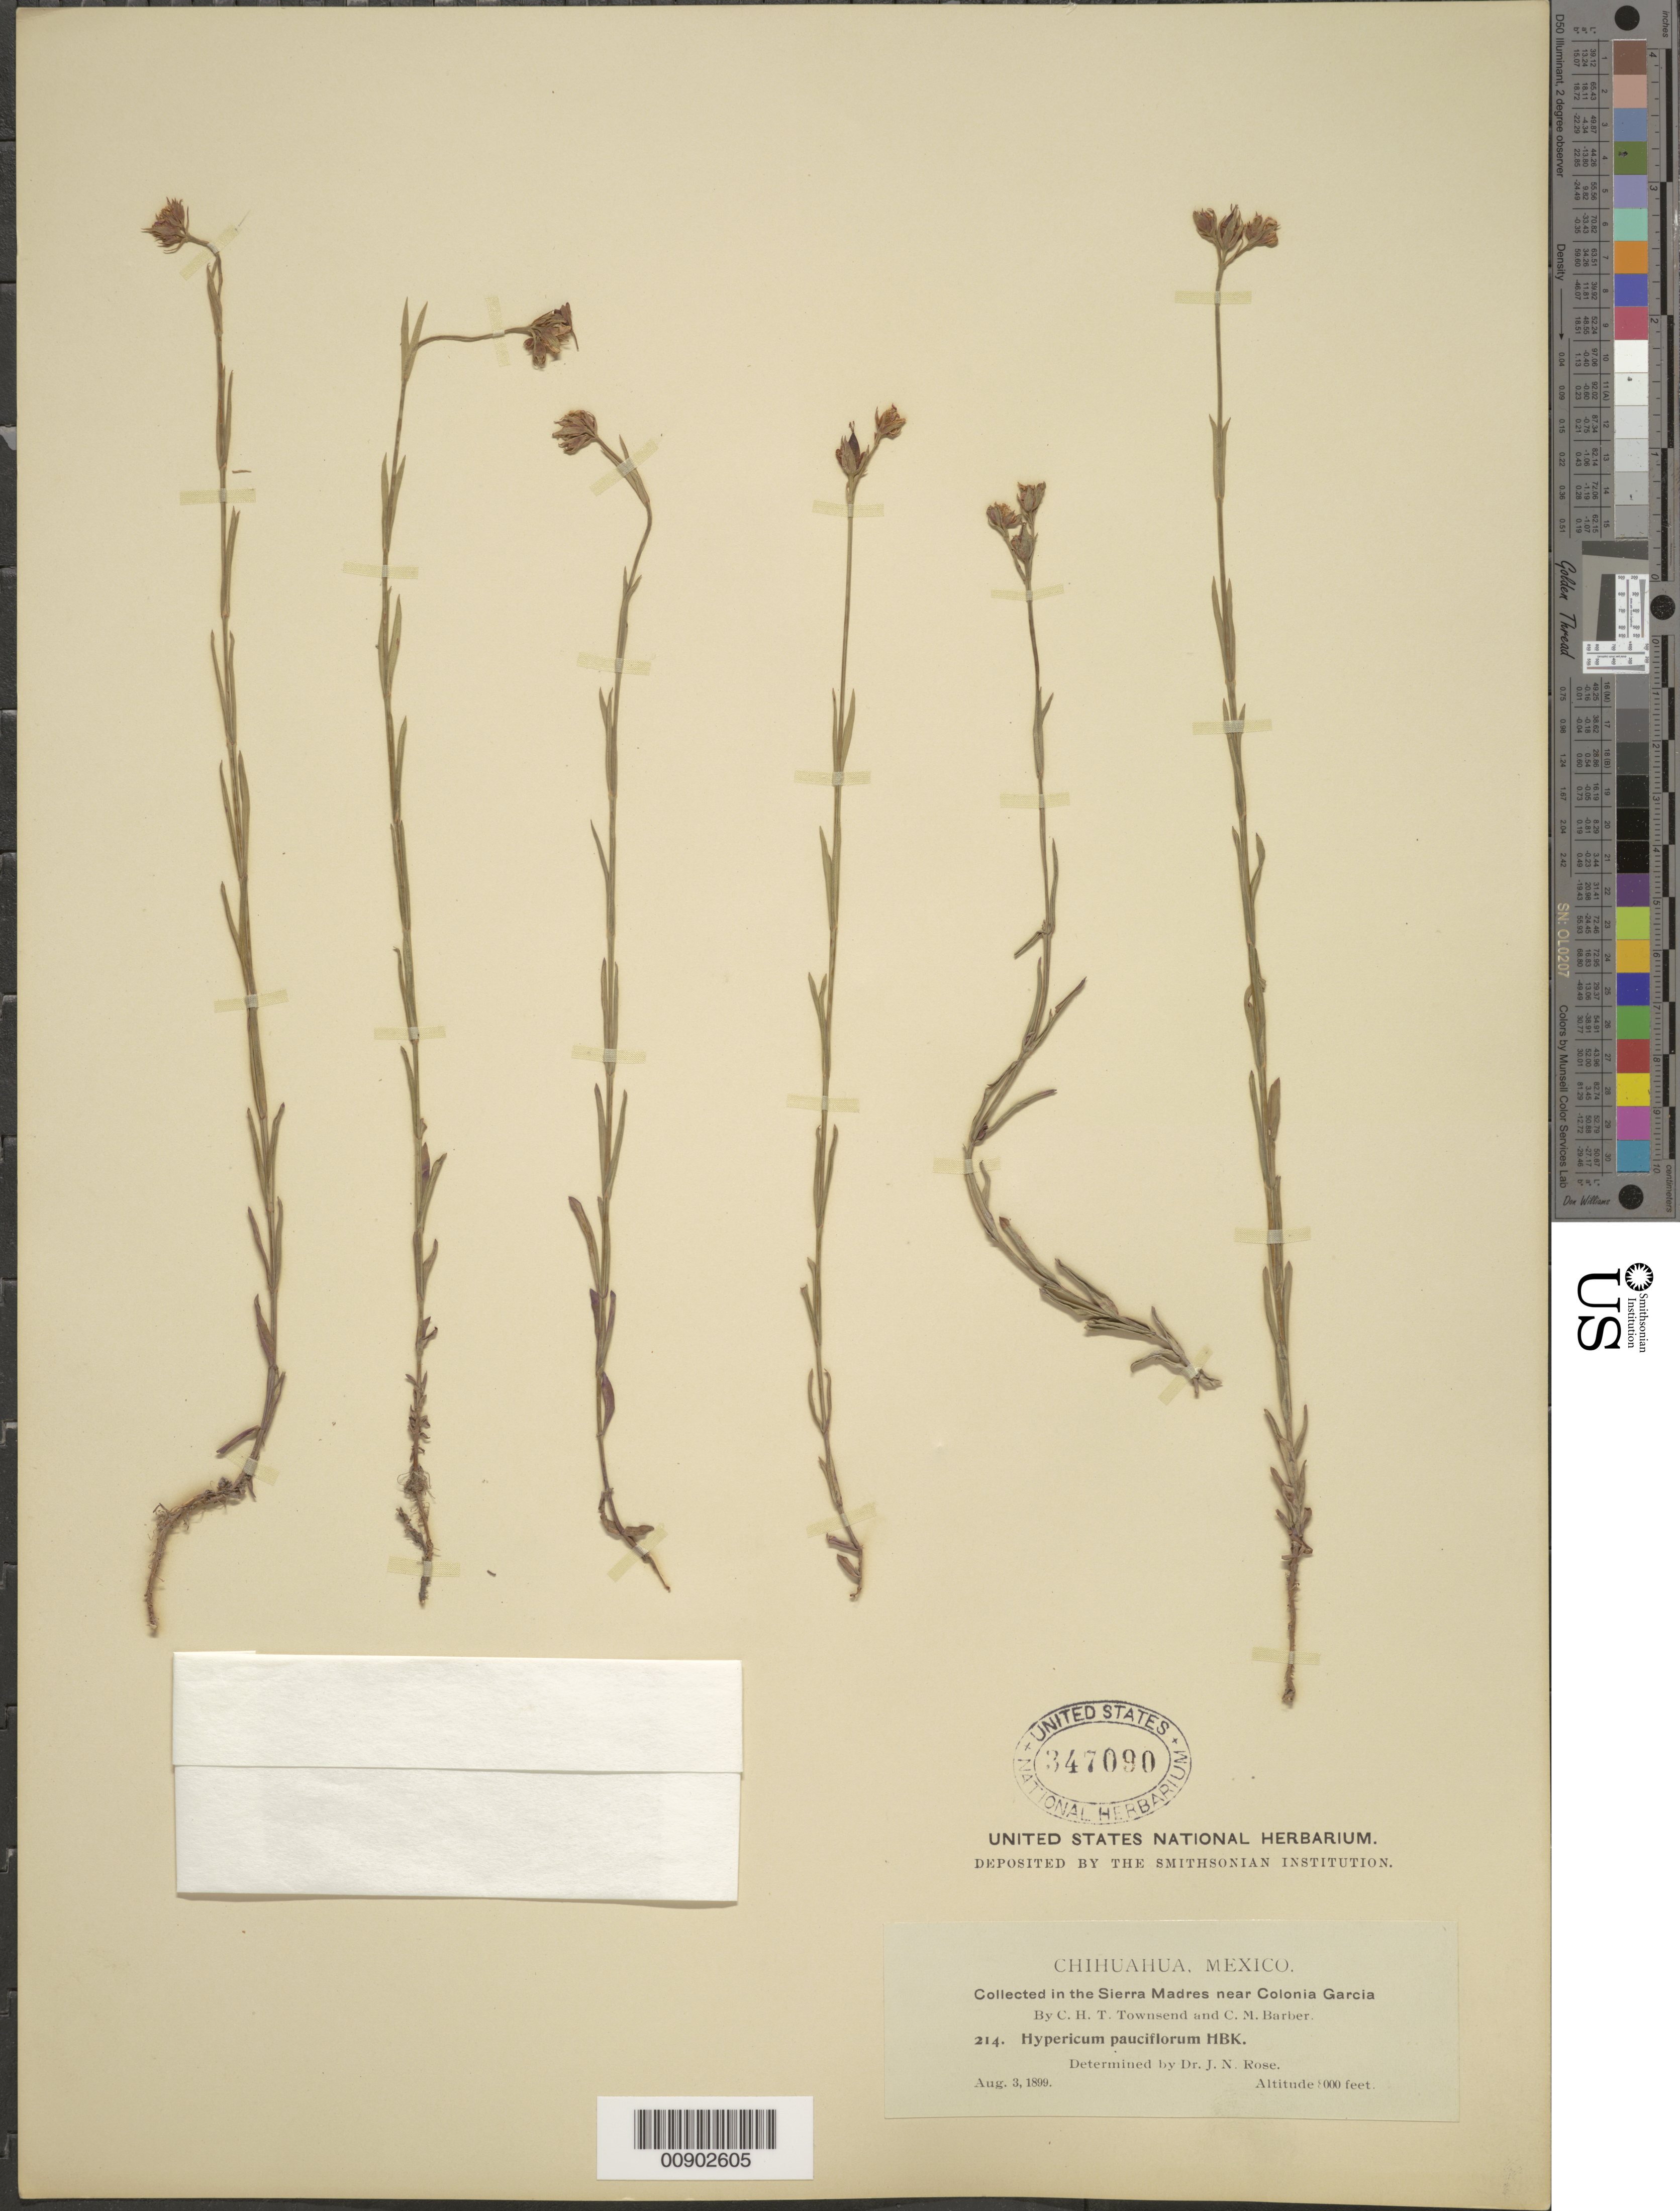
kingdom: Plantae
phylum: Tracheophyta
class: Magnoliopsida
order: Malpighiales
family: Hypericaceae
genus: Hypericum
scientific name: Hypericum pauciflorum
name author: Kunth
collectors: C. H. T. Townsend & C. Barber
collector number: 214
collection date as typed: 03 Aug 1899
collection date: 1899-08-03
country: Mexico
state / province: Chihuahua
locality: Sierra Madre near Colonia García, Chihuahua.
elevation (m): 2438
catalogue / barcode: US 347090